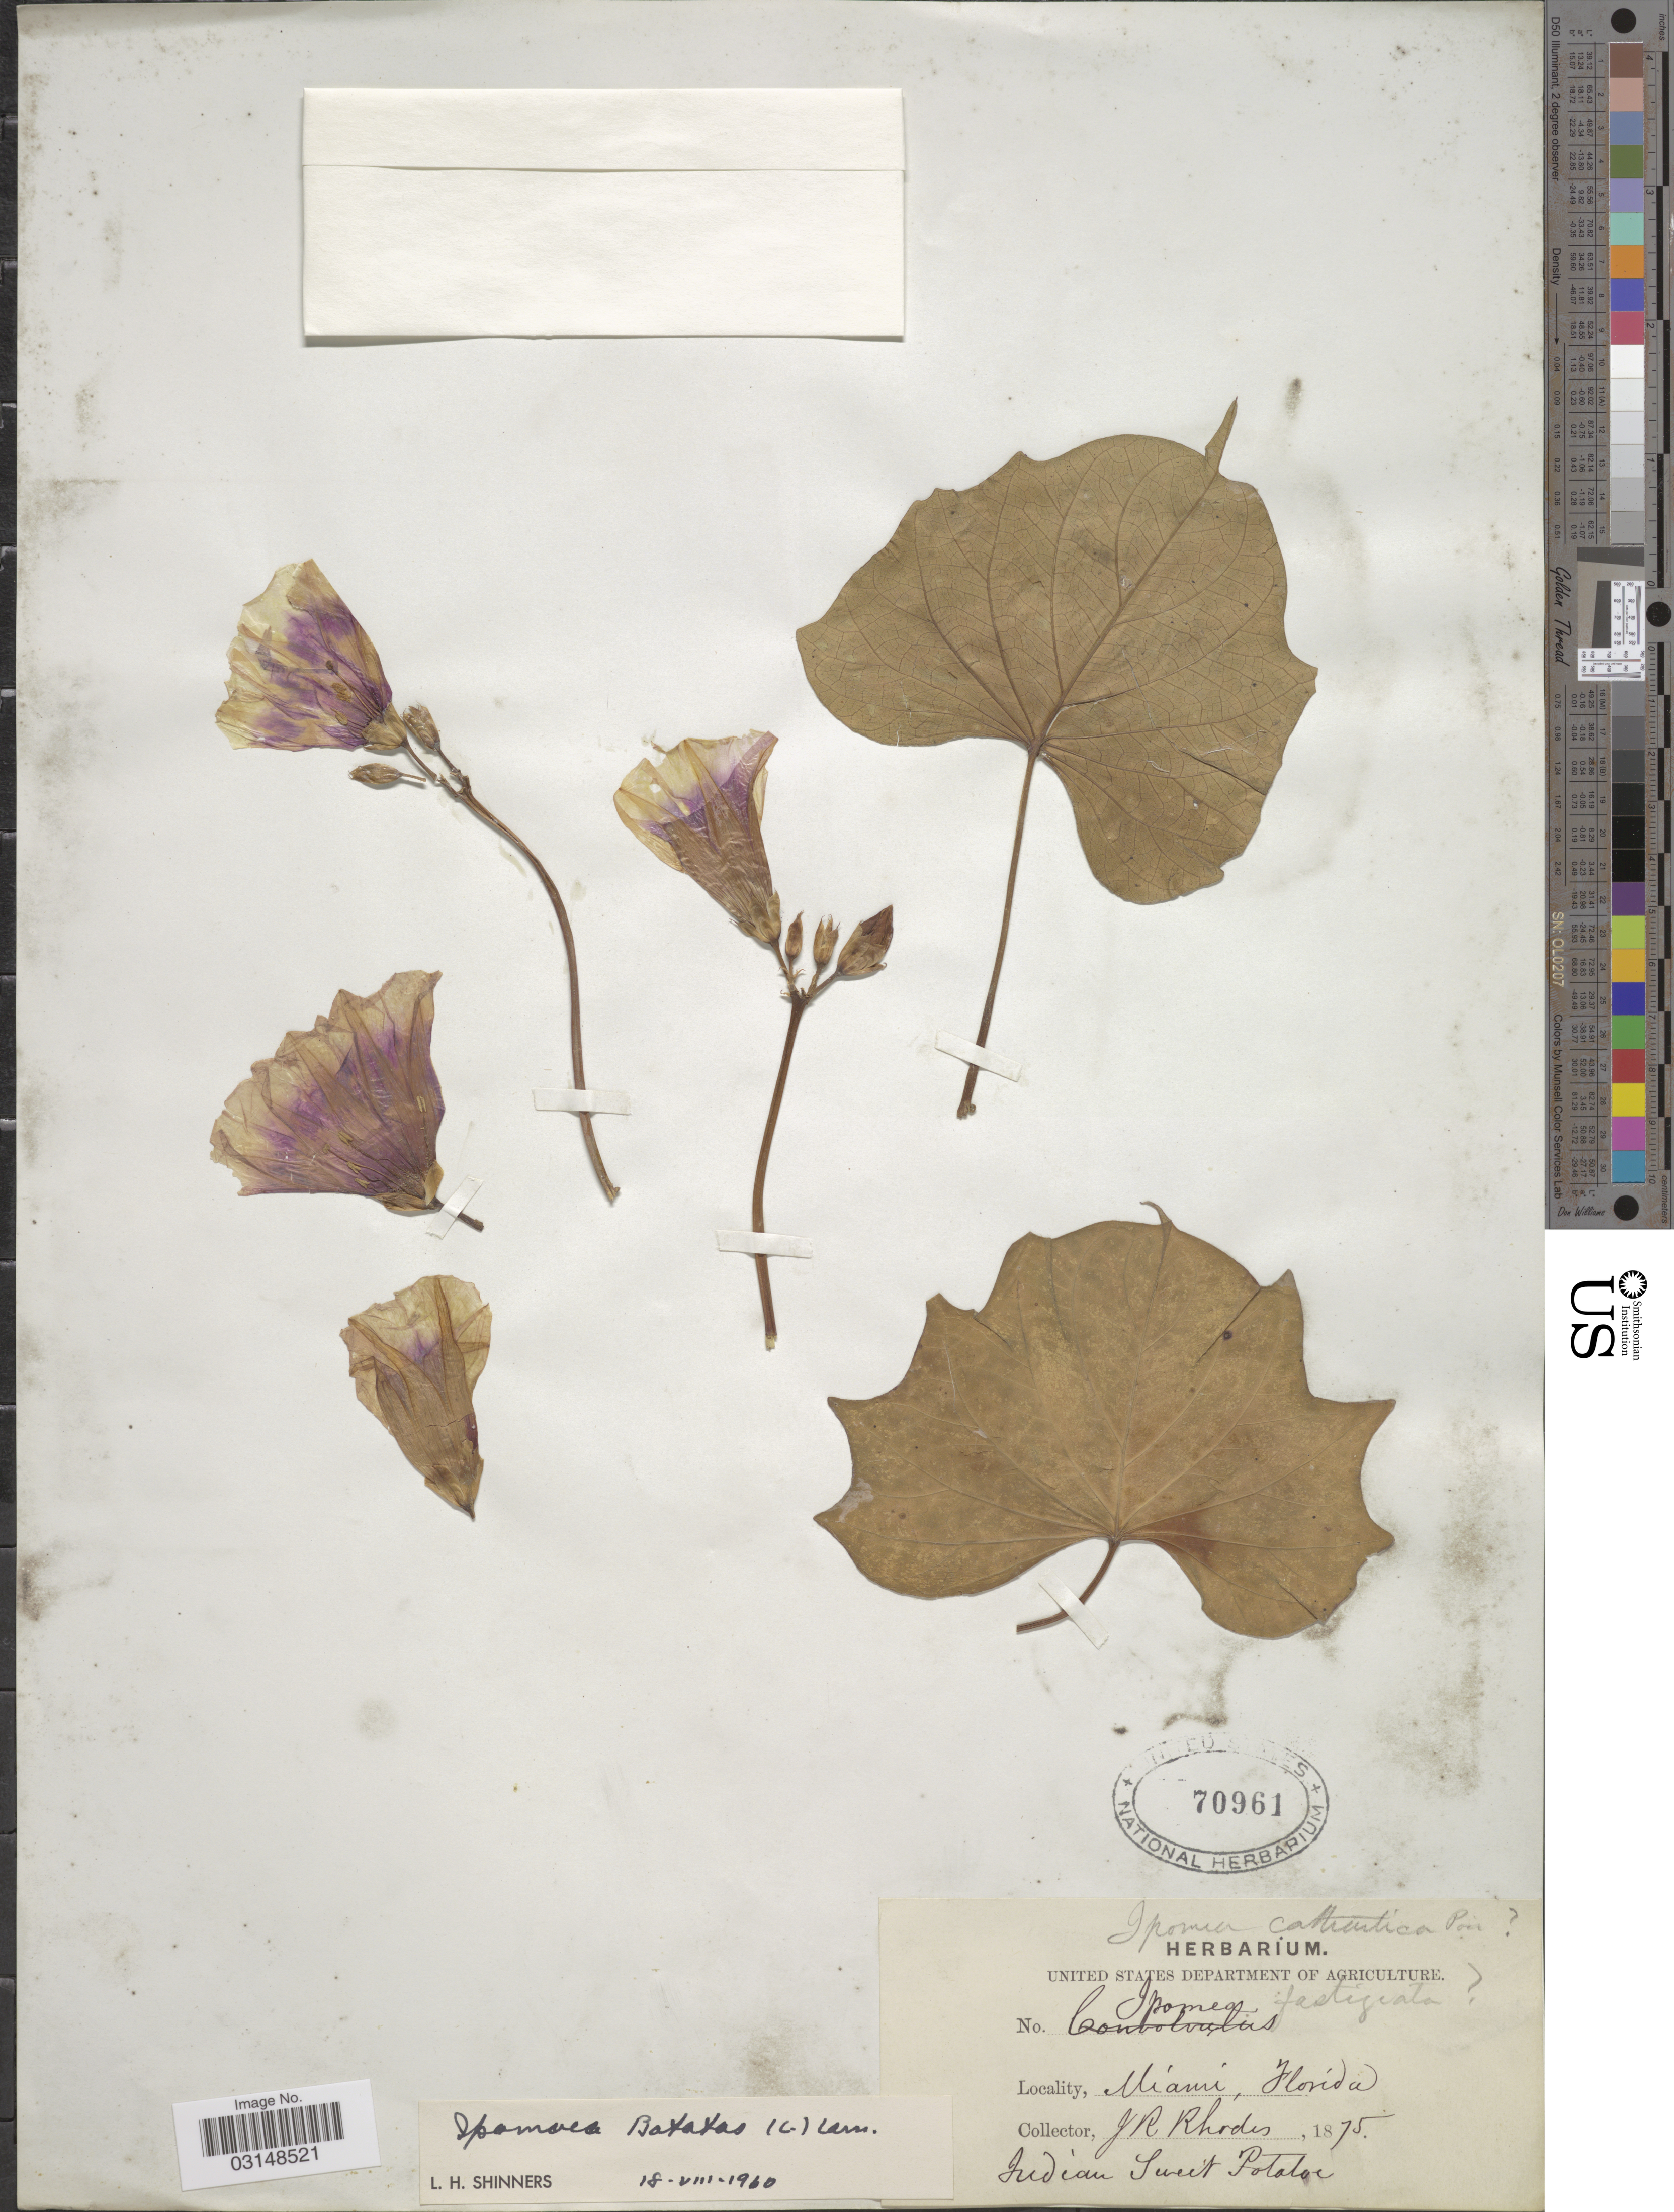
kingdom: Plantae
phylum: Tracheophyta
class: Magnoliopsida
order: Solanales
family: Convolvulaceae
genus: Ipomoea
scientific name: Ipomoea batatas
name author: (L.) Lam.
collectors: J. Rhodes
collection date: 1875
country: United States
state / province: Florida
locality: Miami, Florida.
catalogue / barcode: US 70961